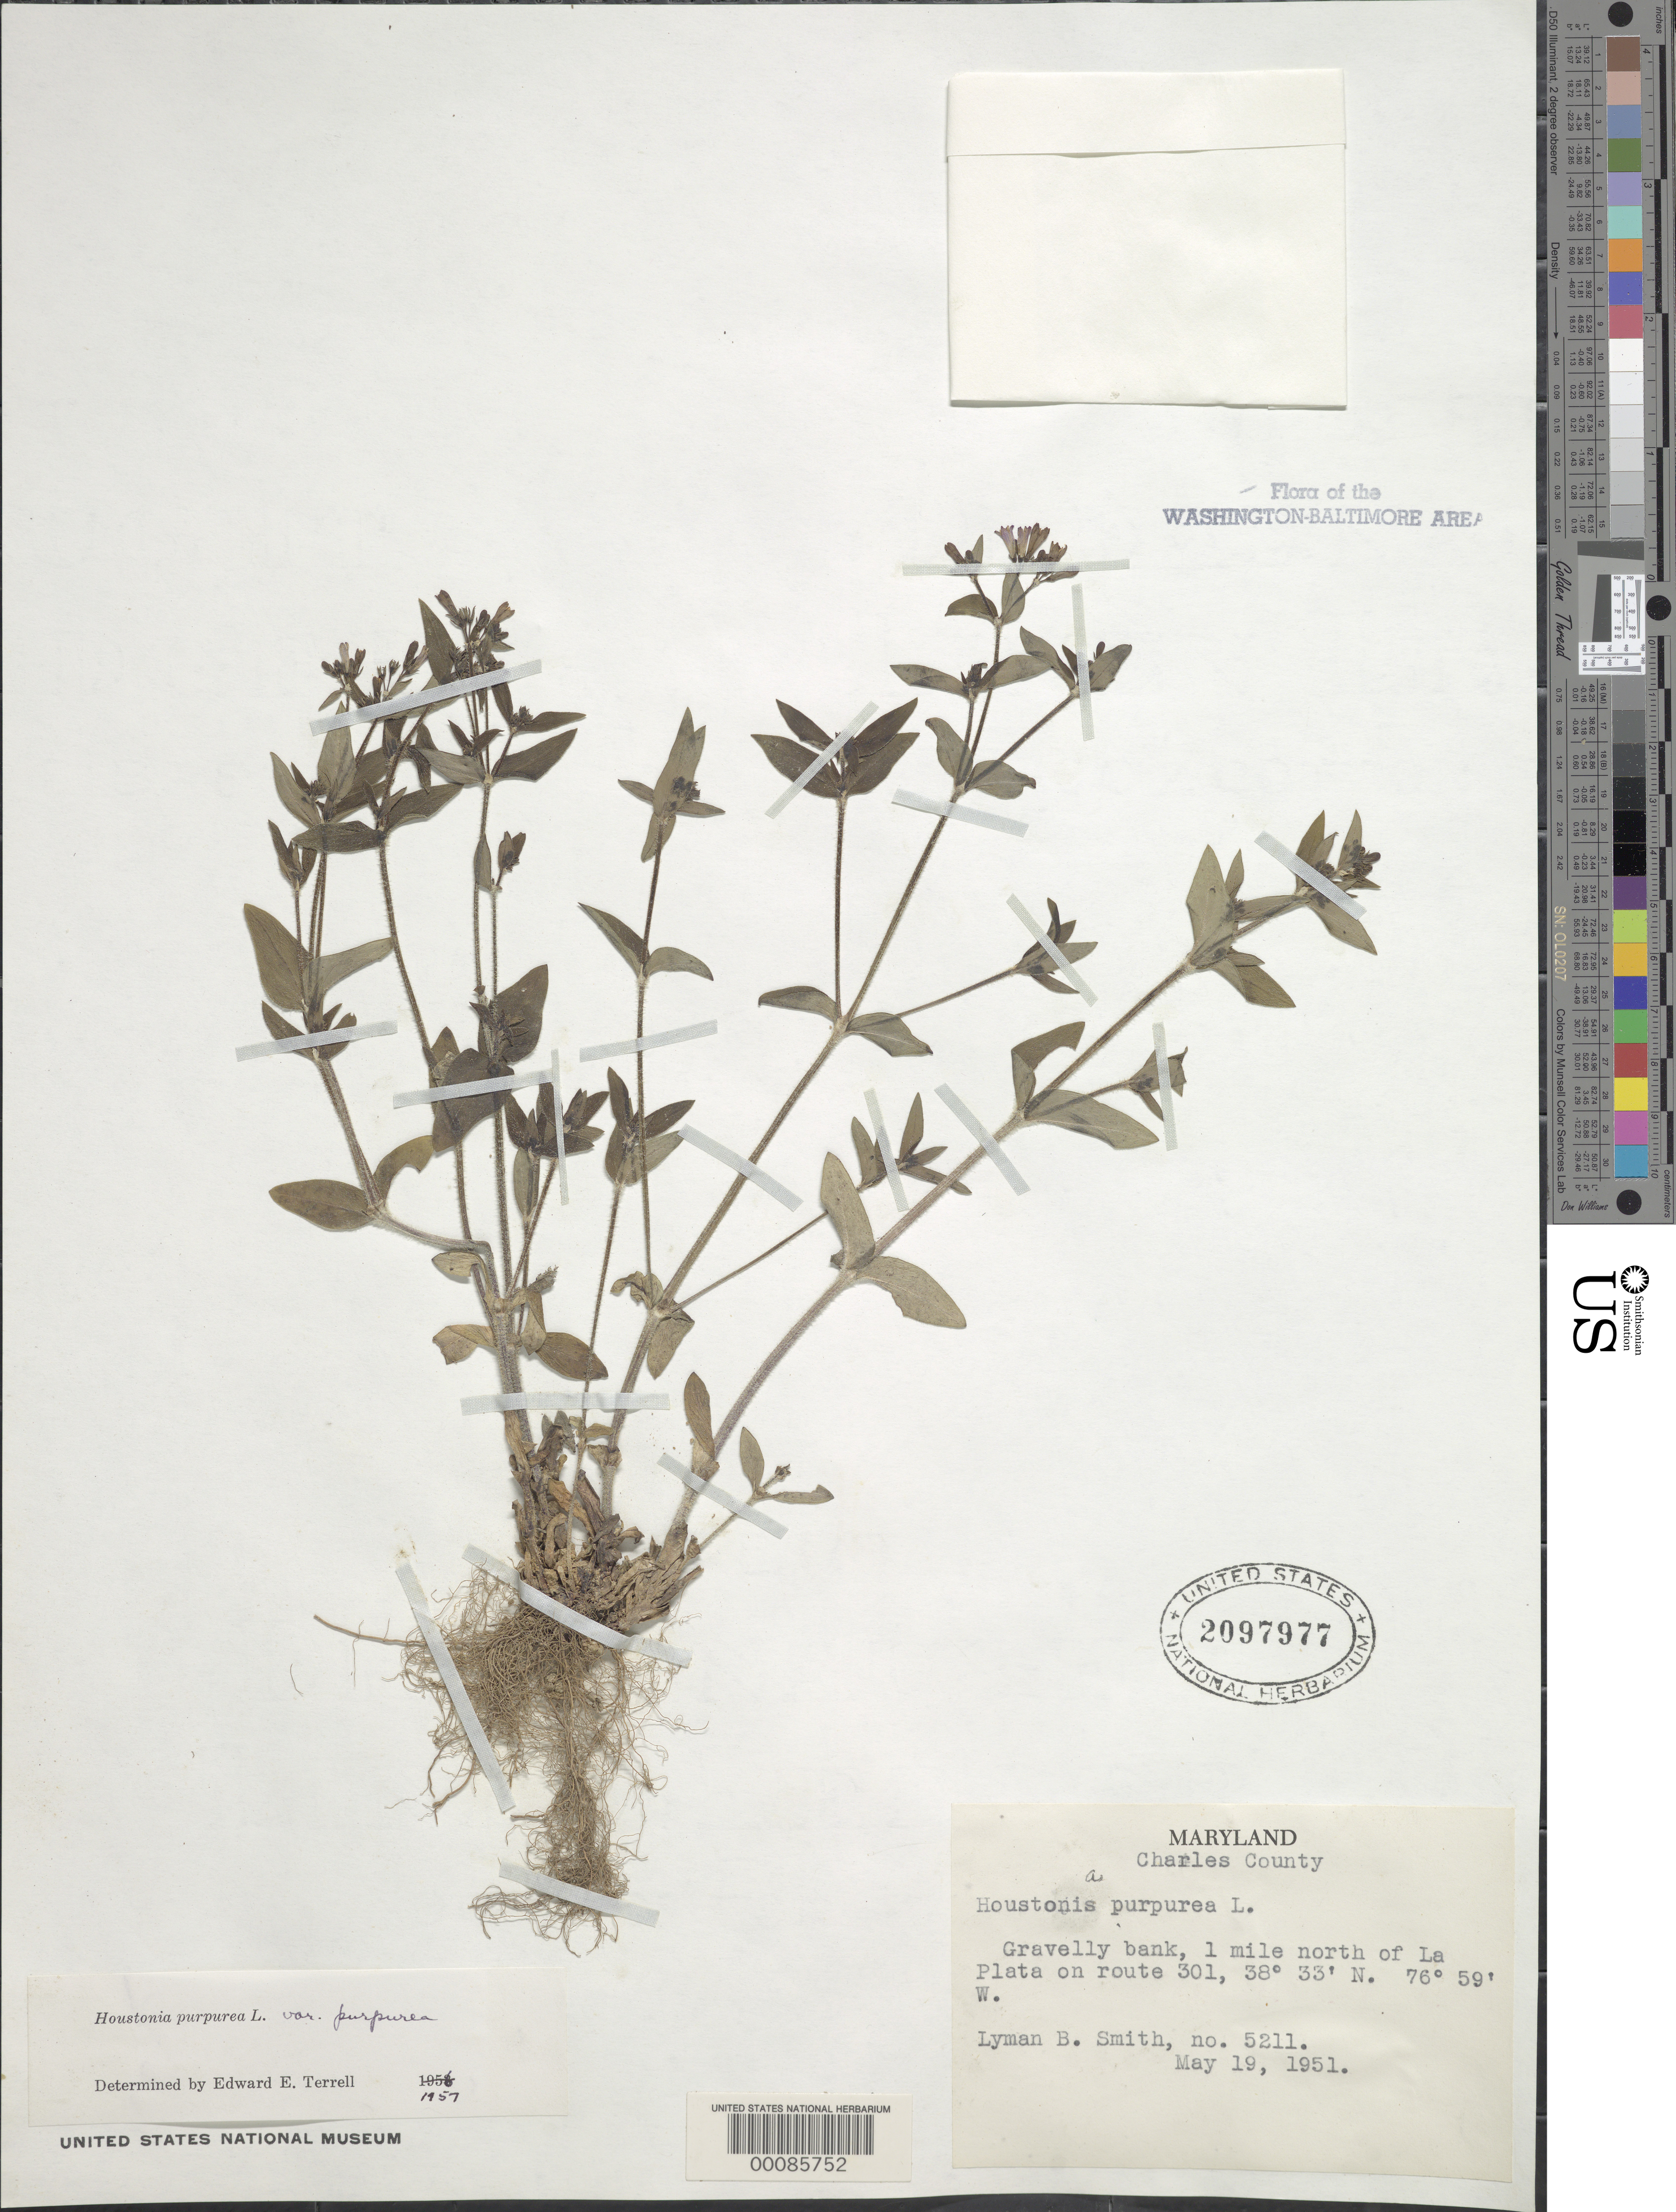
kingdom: Plantae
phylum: Tracheophyta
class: Magnoliopsida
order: Gentianales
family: Rubiaceae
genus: Houstonia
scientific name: Houstonia purpurea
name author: L.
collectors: L. Smith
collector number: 5211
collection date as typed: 19 May 1951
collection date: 1951-05-19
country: United States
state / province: Maryland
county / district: Charles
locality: La Plata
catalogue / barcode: US 2097977